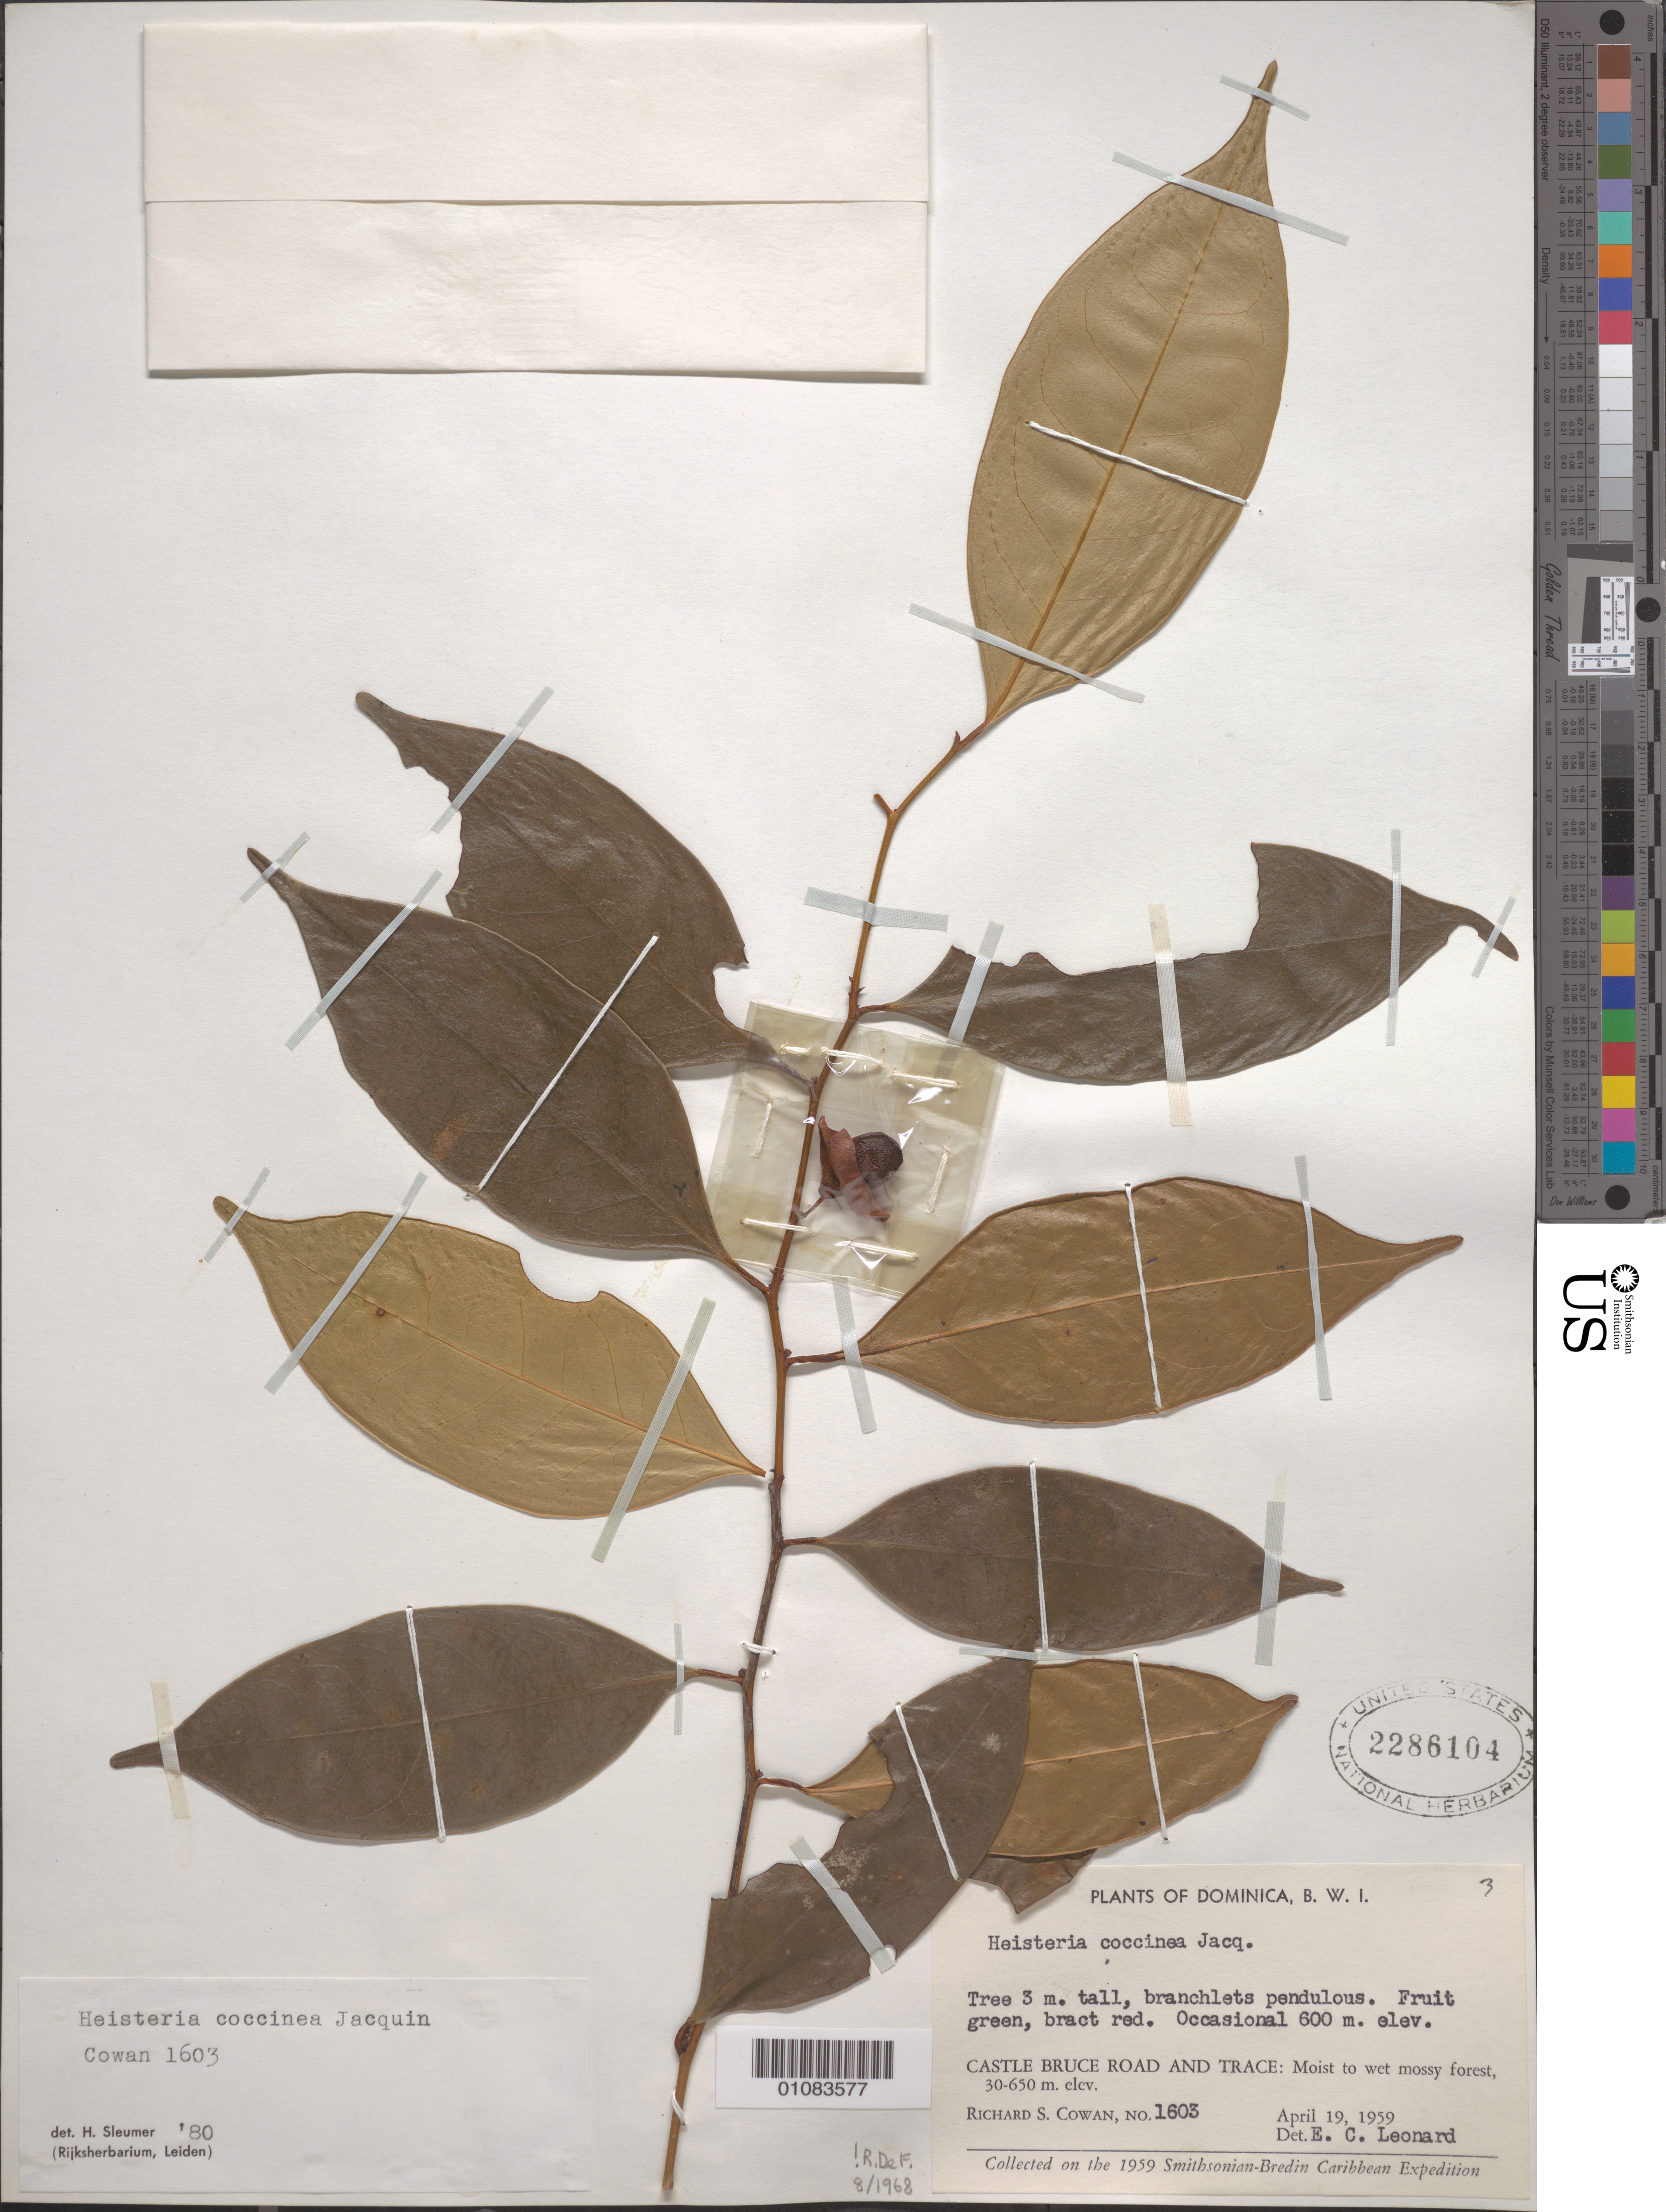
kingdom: Plantae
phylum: Tracheophyta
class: Magnoliopsida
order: Santalales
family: Erythropalaceae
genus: Heisteria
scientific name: Heisteria coccinea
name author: Jacq.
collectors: R. S. Cowan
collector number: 1603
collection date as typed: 19 Apr 1959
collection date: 1959-04-19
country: Dominica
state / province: St. David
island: Dominica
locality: Castle Bruce Road and Trace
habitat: Moist to wet mossy forest.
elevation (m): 600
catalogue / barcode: US 2286104